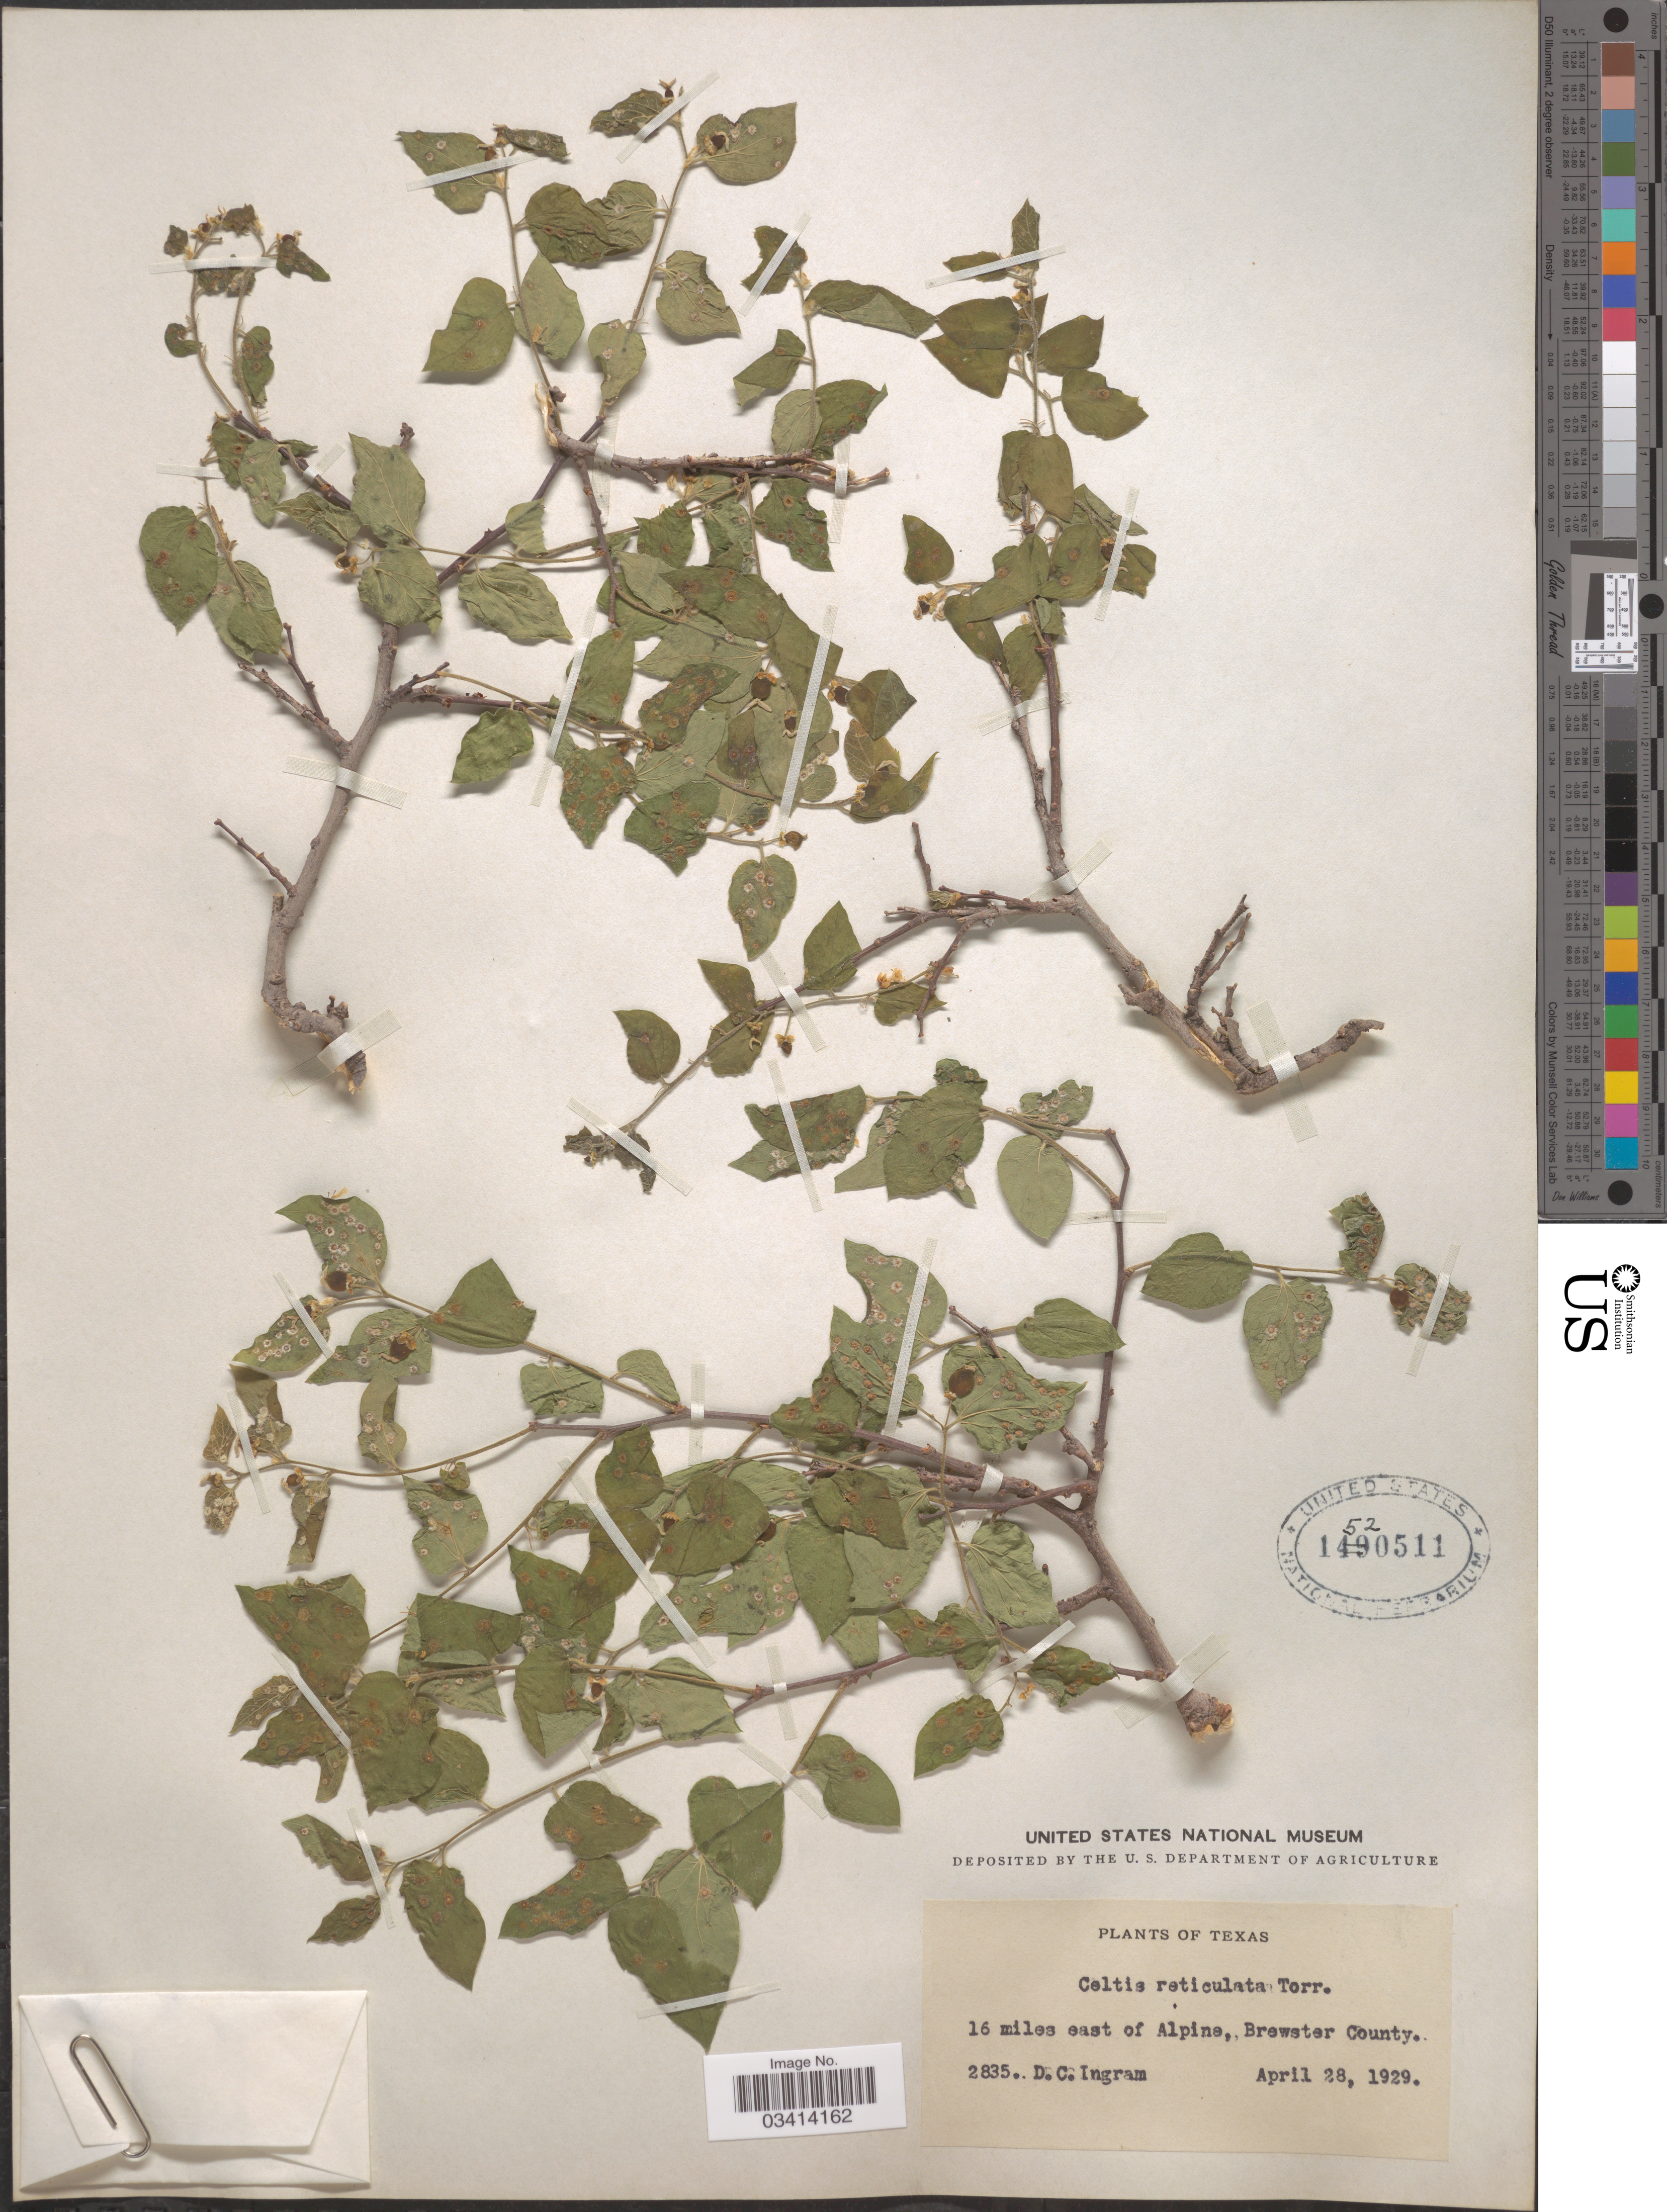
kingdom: Plantae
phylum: Tracheophyta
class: Magnoliopsida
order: Rosales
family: Cannabaceae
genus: Celtis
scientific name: Celtis reticulata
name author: Torr.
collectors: D. C. Ingram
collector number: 2835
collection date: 1929-04-28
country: United States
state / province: Texas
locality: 16 miles east of Alpine, Brewster County.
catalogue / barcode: US 1520511